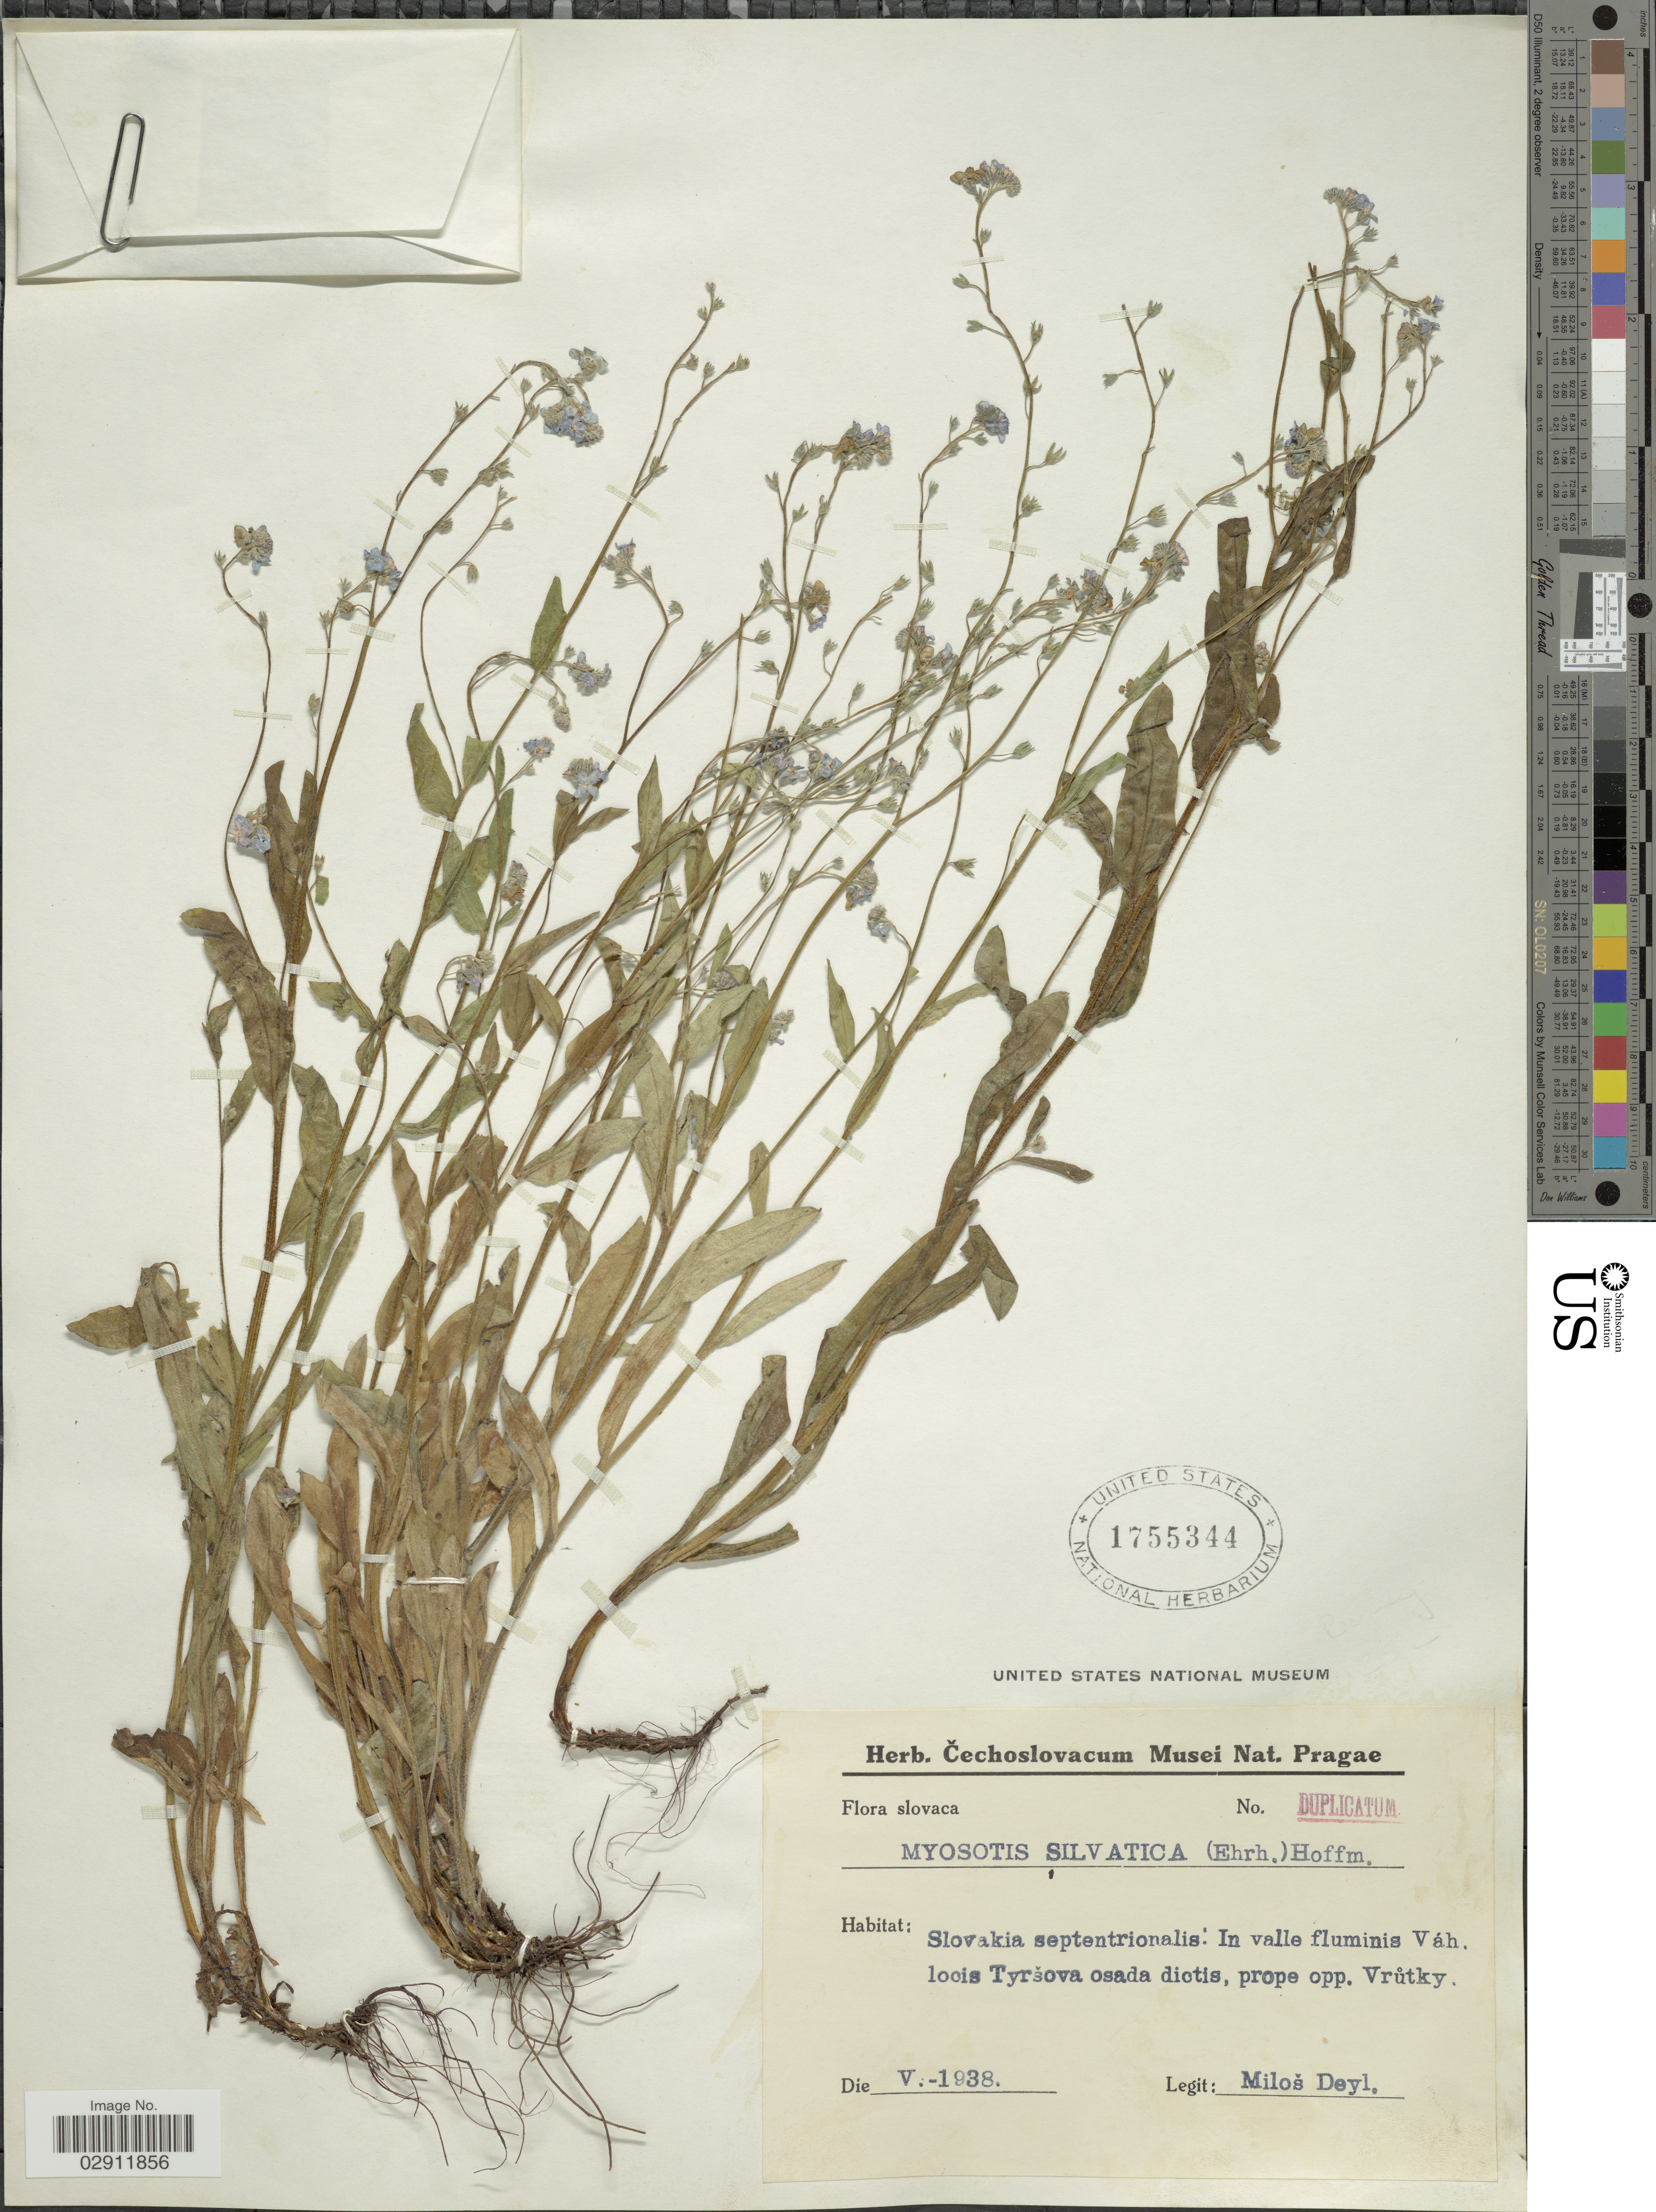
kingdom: Plantae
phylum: Tracheophyta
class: Magnoliopsida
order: Boraginales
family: Boraginaceae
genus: Myosotis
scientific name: Myosotis sylvatica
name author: Ehrh. ex Hoffm.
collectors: M. Deyl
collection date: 1938-05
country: Slovakia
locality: Septentrionalis. In valle fluminis Váh. locis Tyrsova osada dictis, prope opp Vrutky.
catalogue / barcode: US 1755344